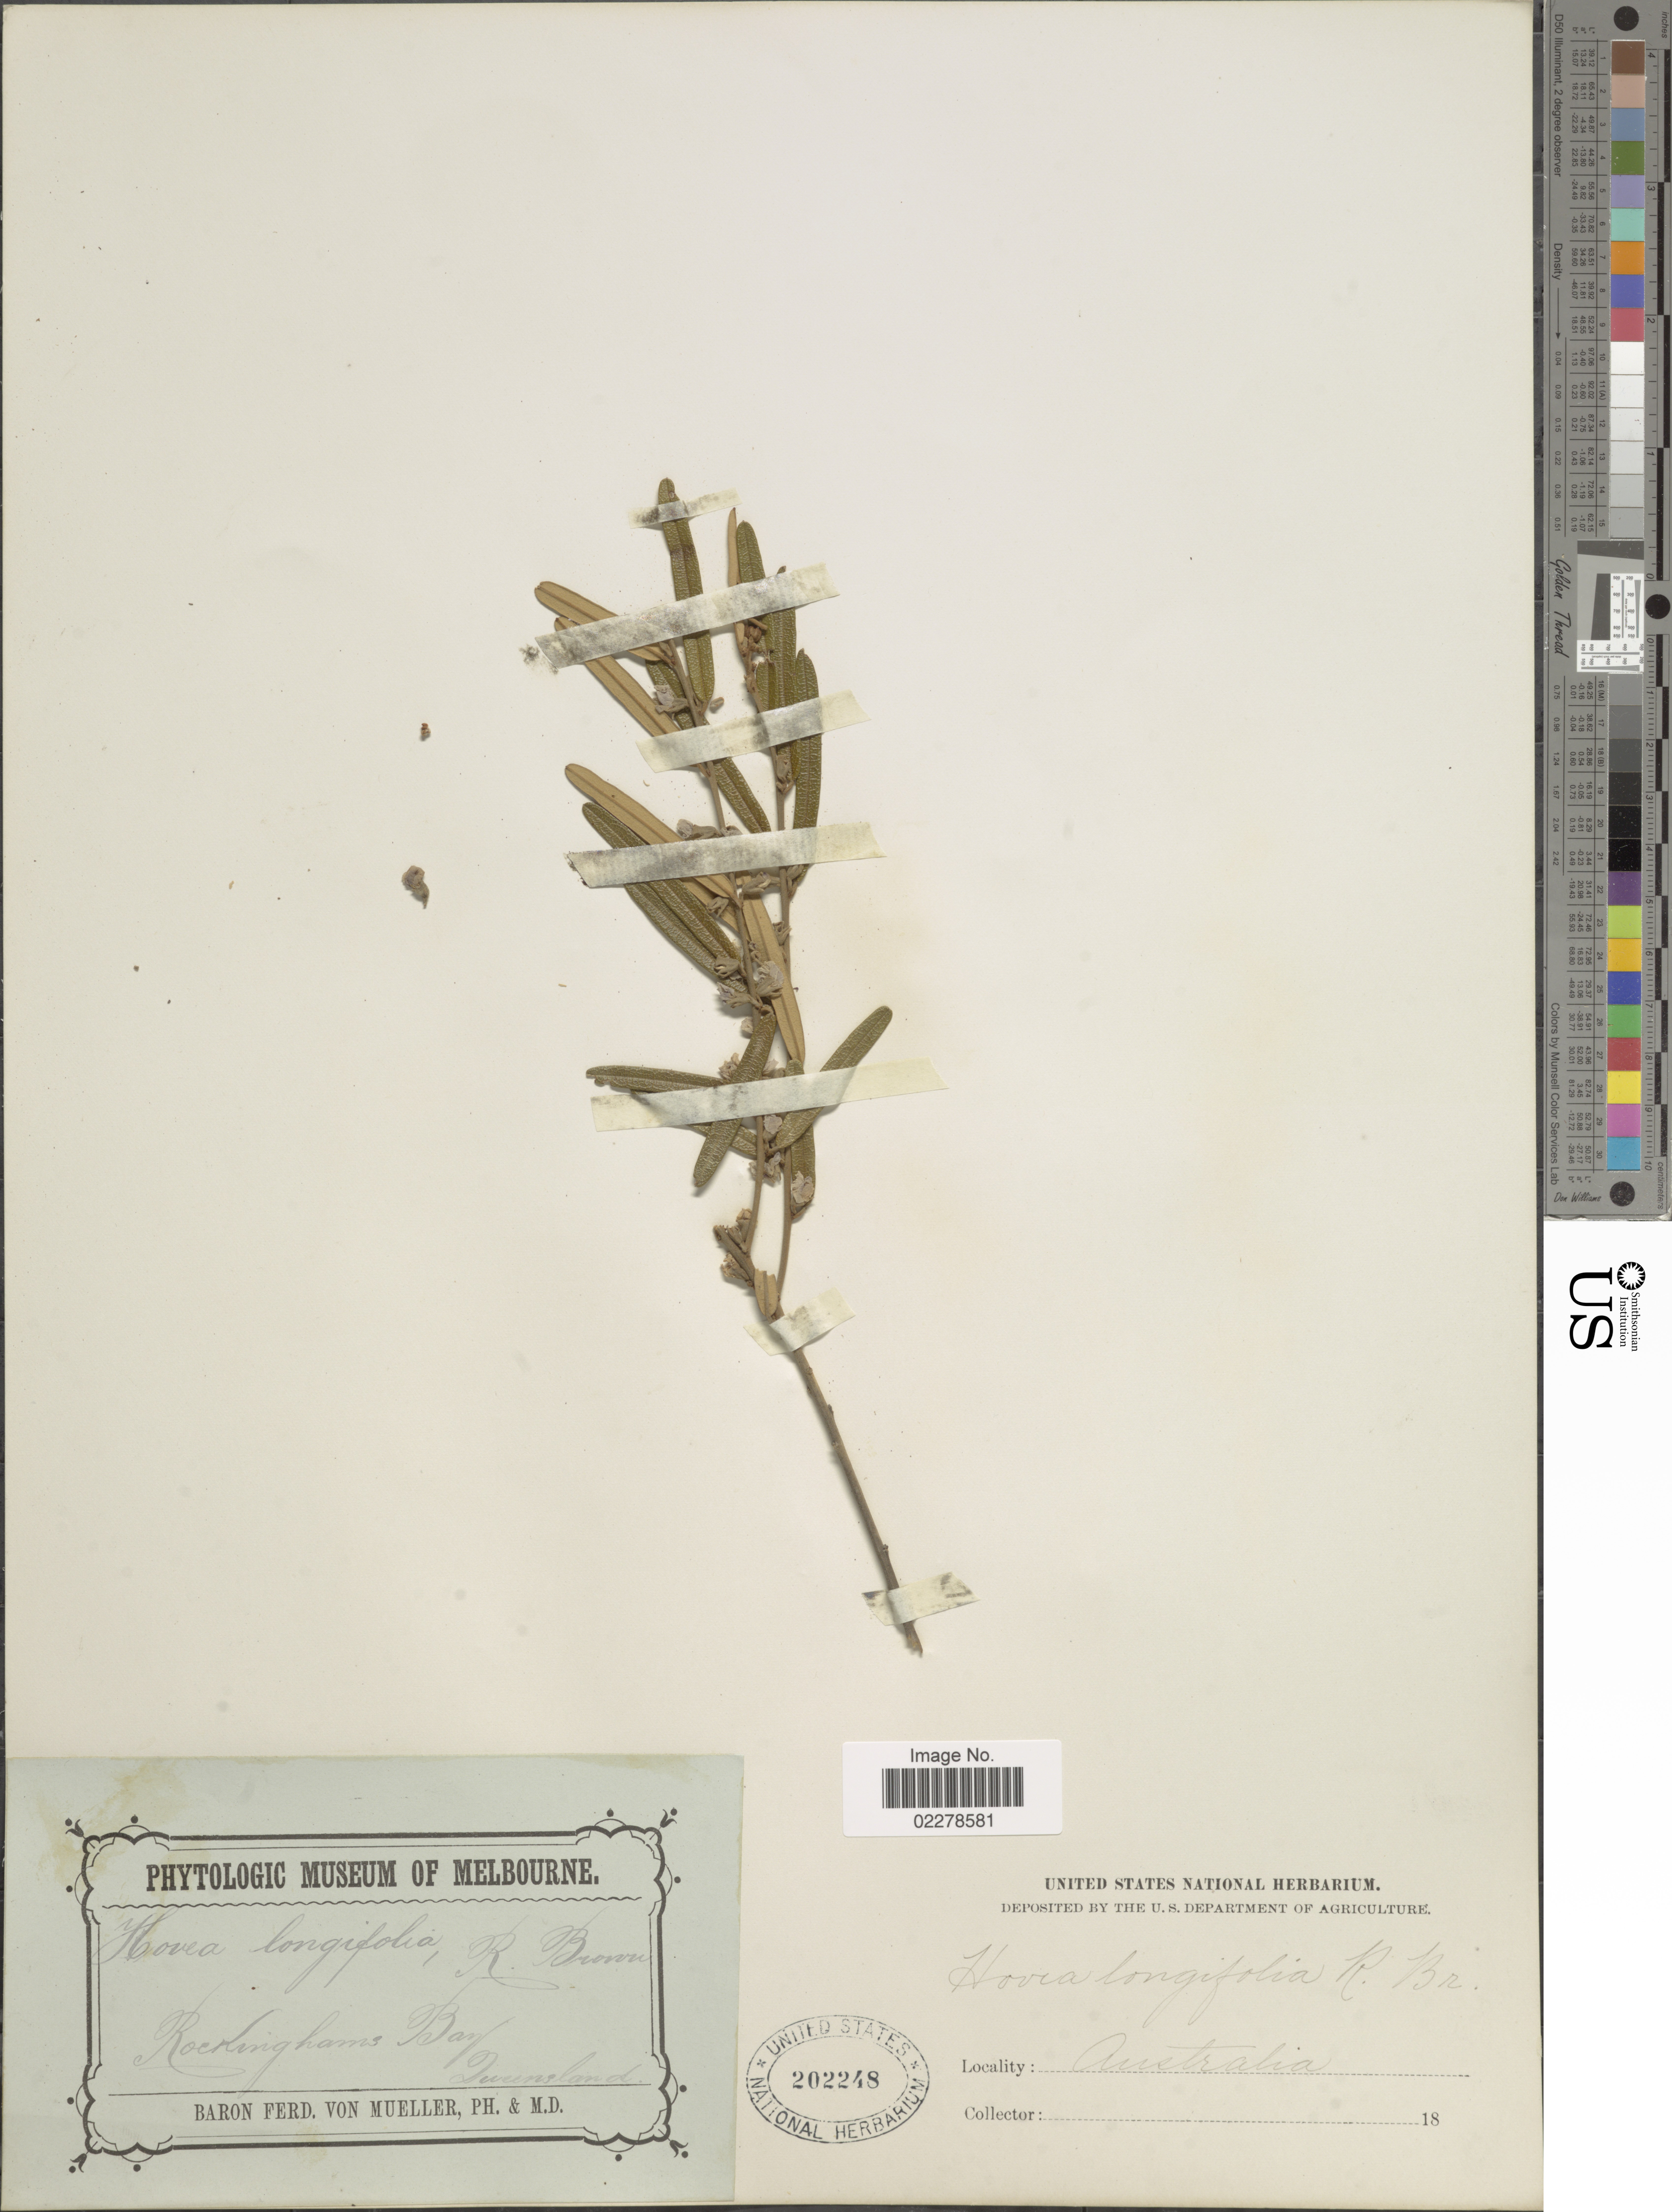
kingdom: Plantae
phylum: Tracheophyta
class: Magnoliopsida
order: Fabales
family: Fabaceae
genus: Hovea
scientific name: Hovea longifolia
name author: R. Br.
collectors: F. von Mueller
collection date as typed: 18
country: Australia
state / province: Queensland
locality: Rockinghams Bay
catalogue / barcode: US 202248